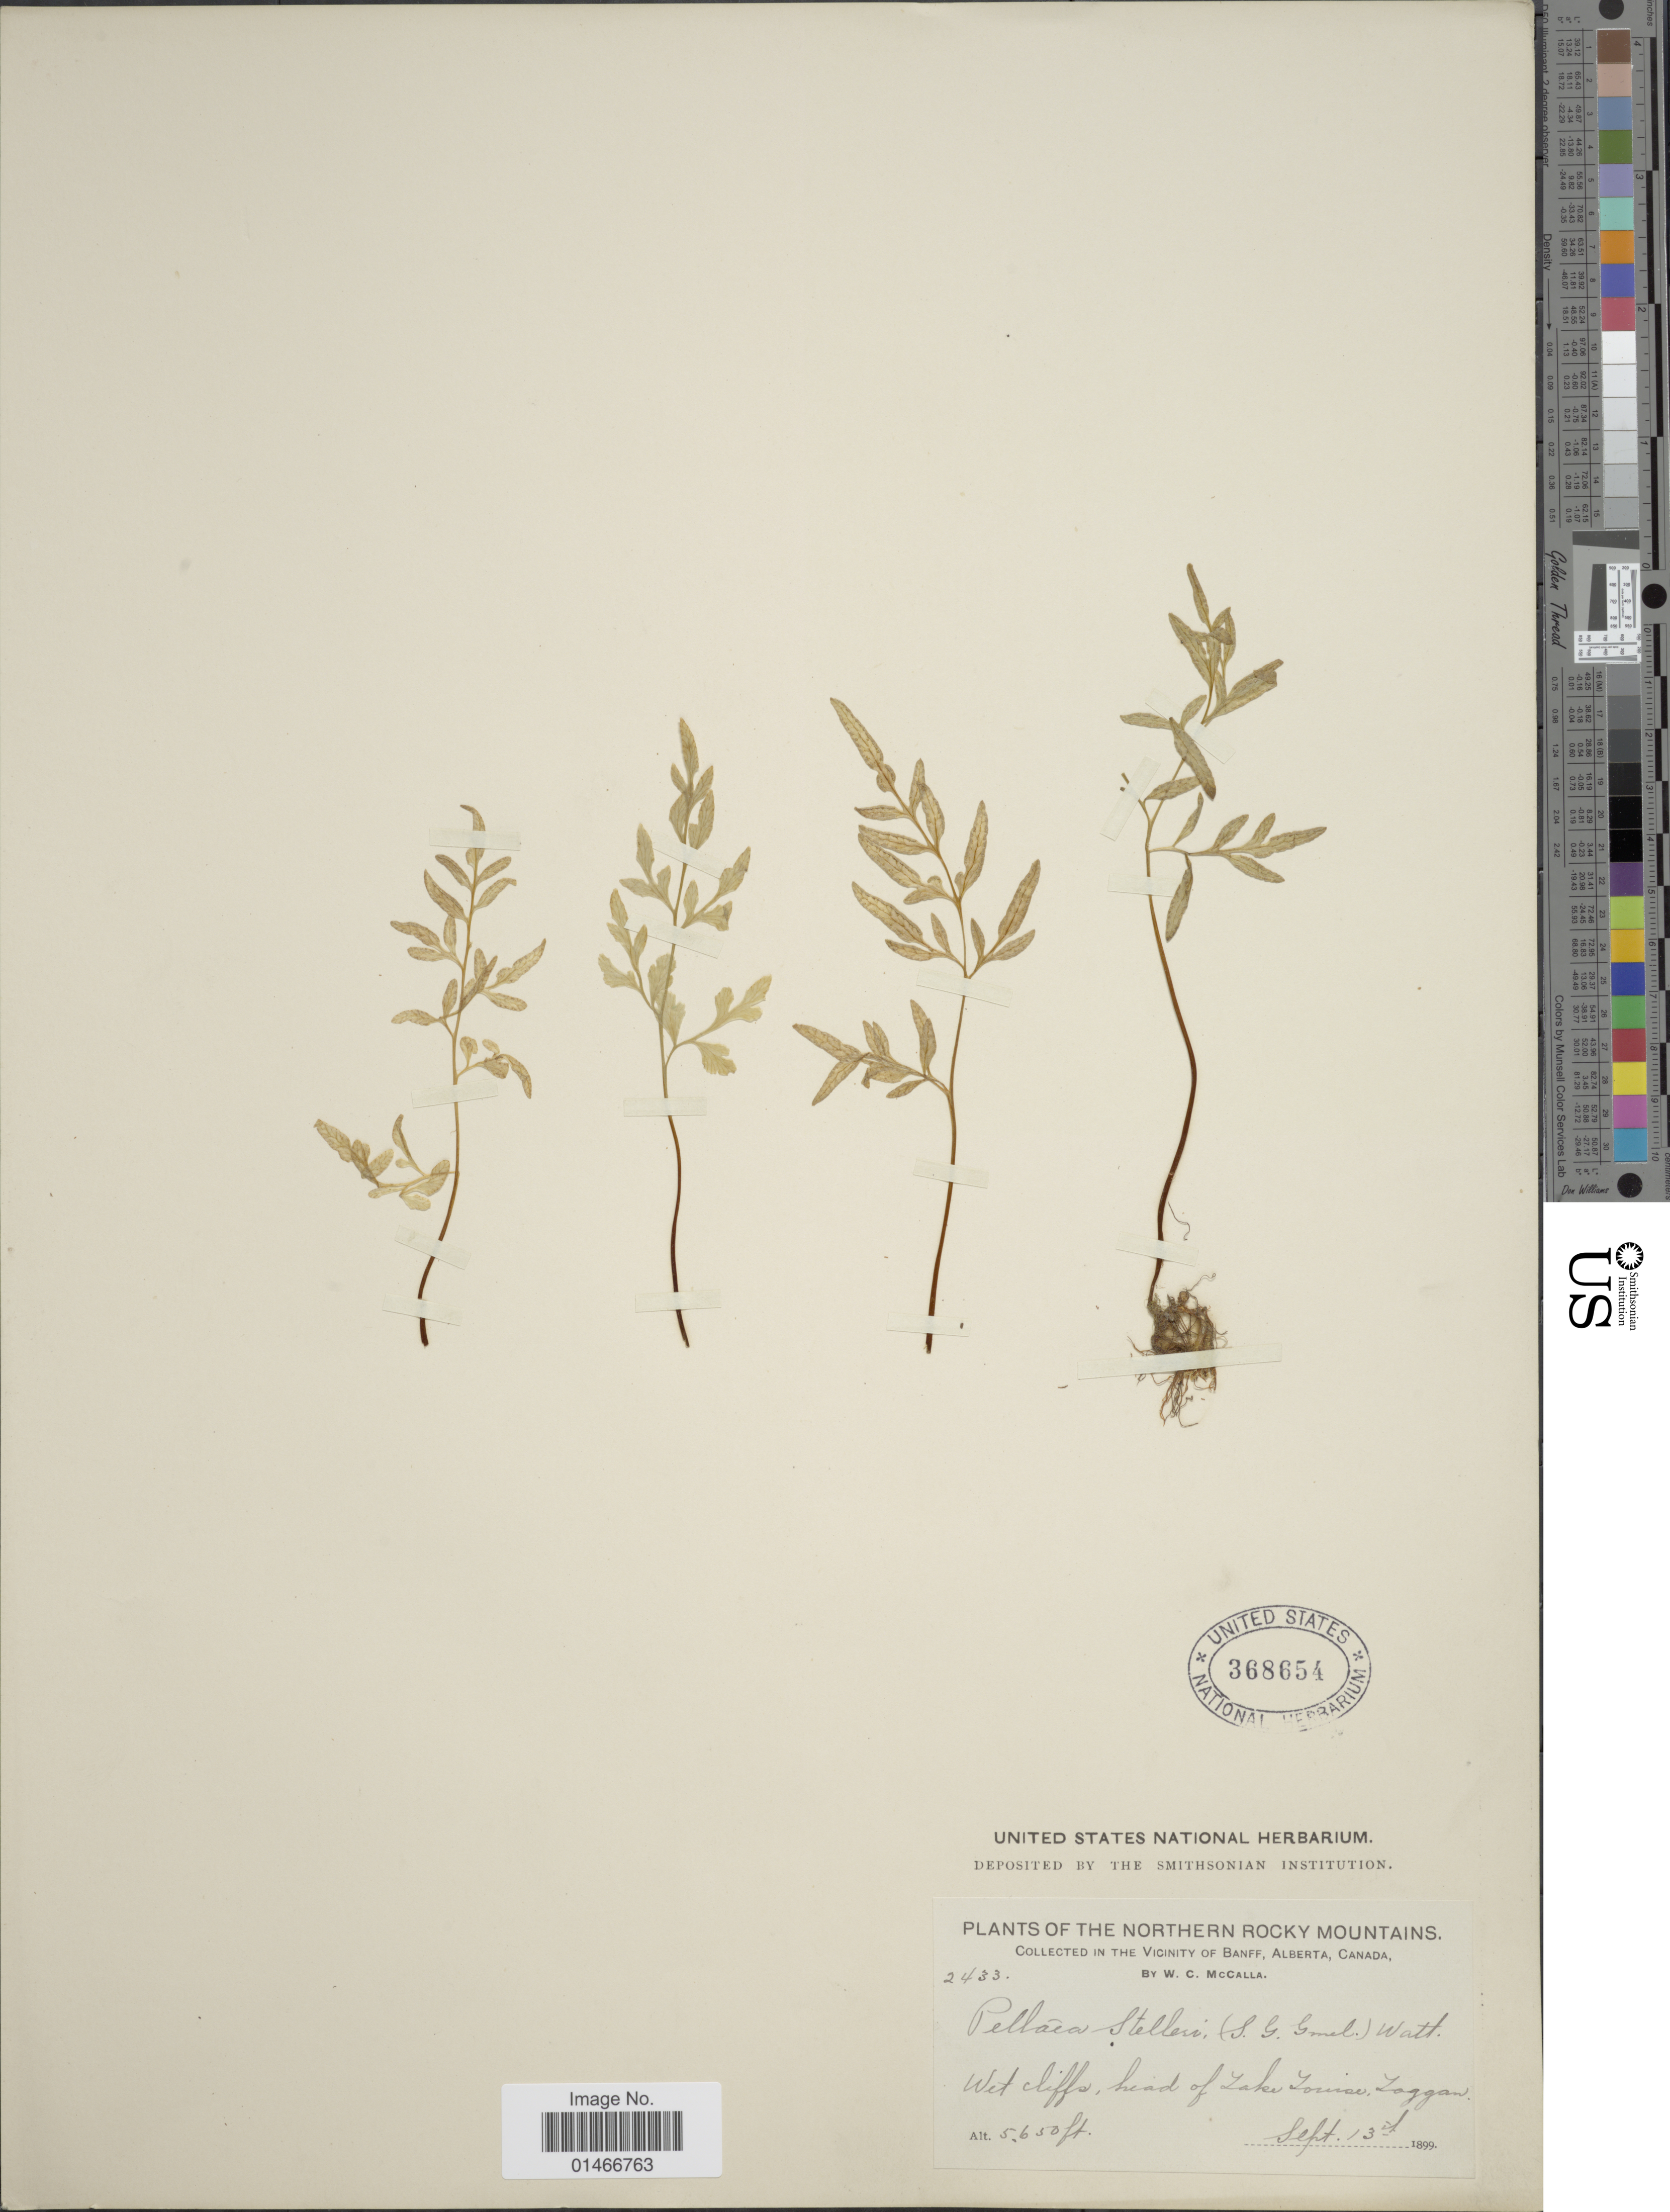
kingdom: Plantae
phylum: Tracheophyta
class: Polypodiopsida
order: Polypodiales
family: Pteridaceae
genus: Cryptogramma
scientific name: Cryptogramma stelleri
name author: (S.G. Gmel.) Prantl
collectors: W. McCalla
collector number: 2433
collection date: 1899-09-13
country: Canada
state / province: Alberta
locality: The Northern Rocky Mountains. The Vicinity of Banff. Wet cliffs, head of Lake Louise, Laggan.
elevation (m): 1722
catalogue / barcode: US 368654